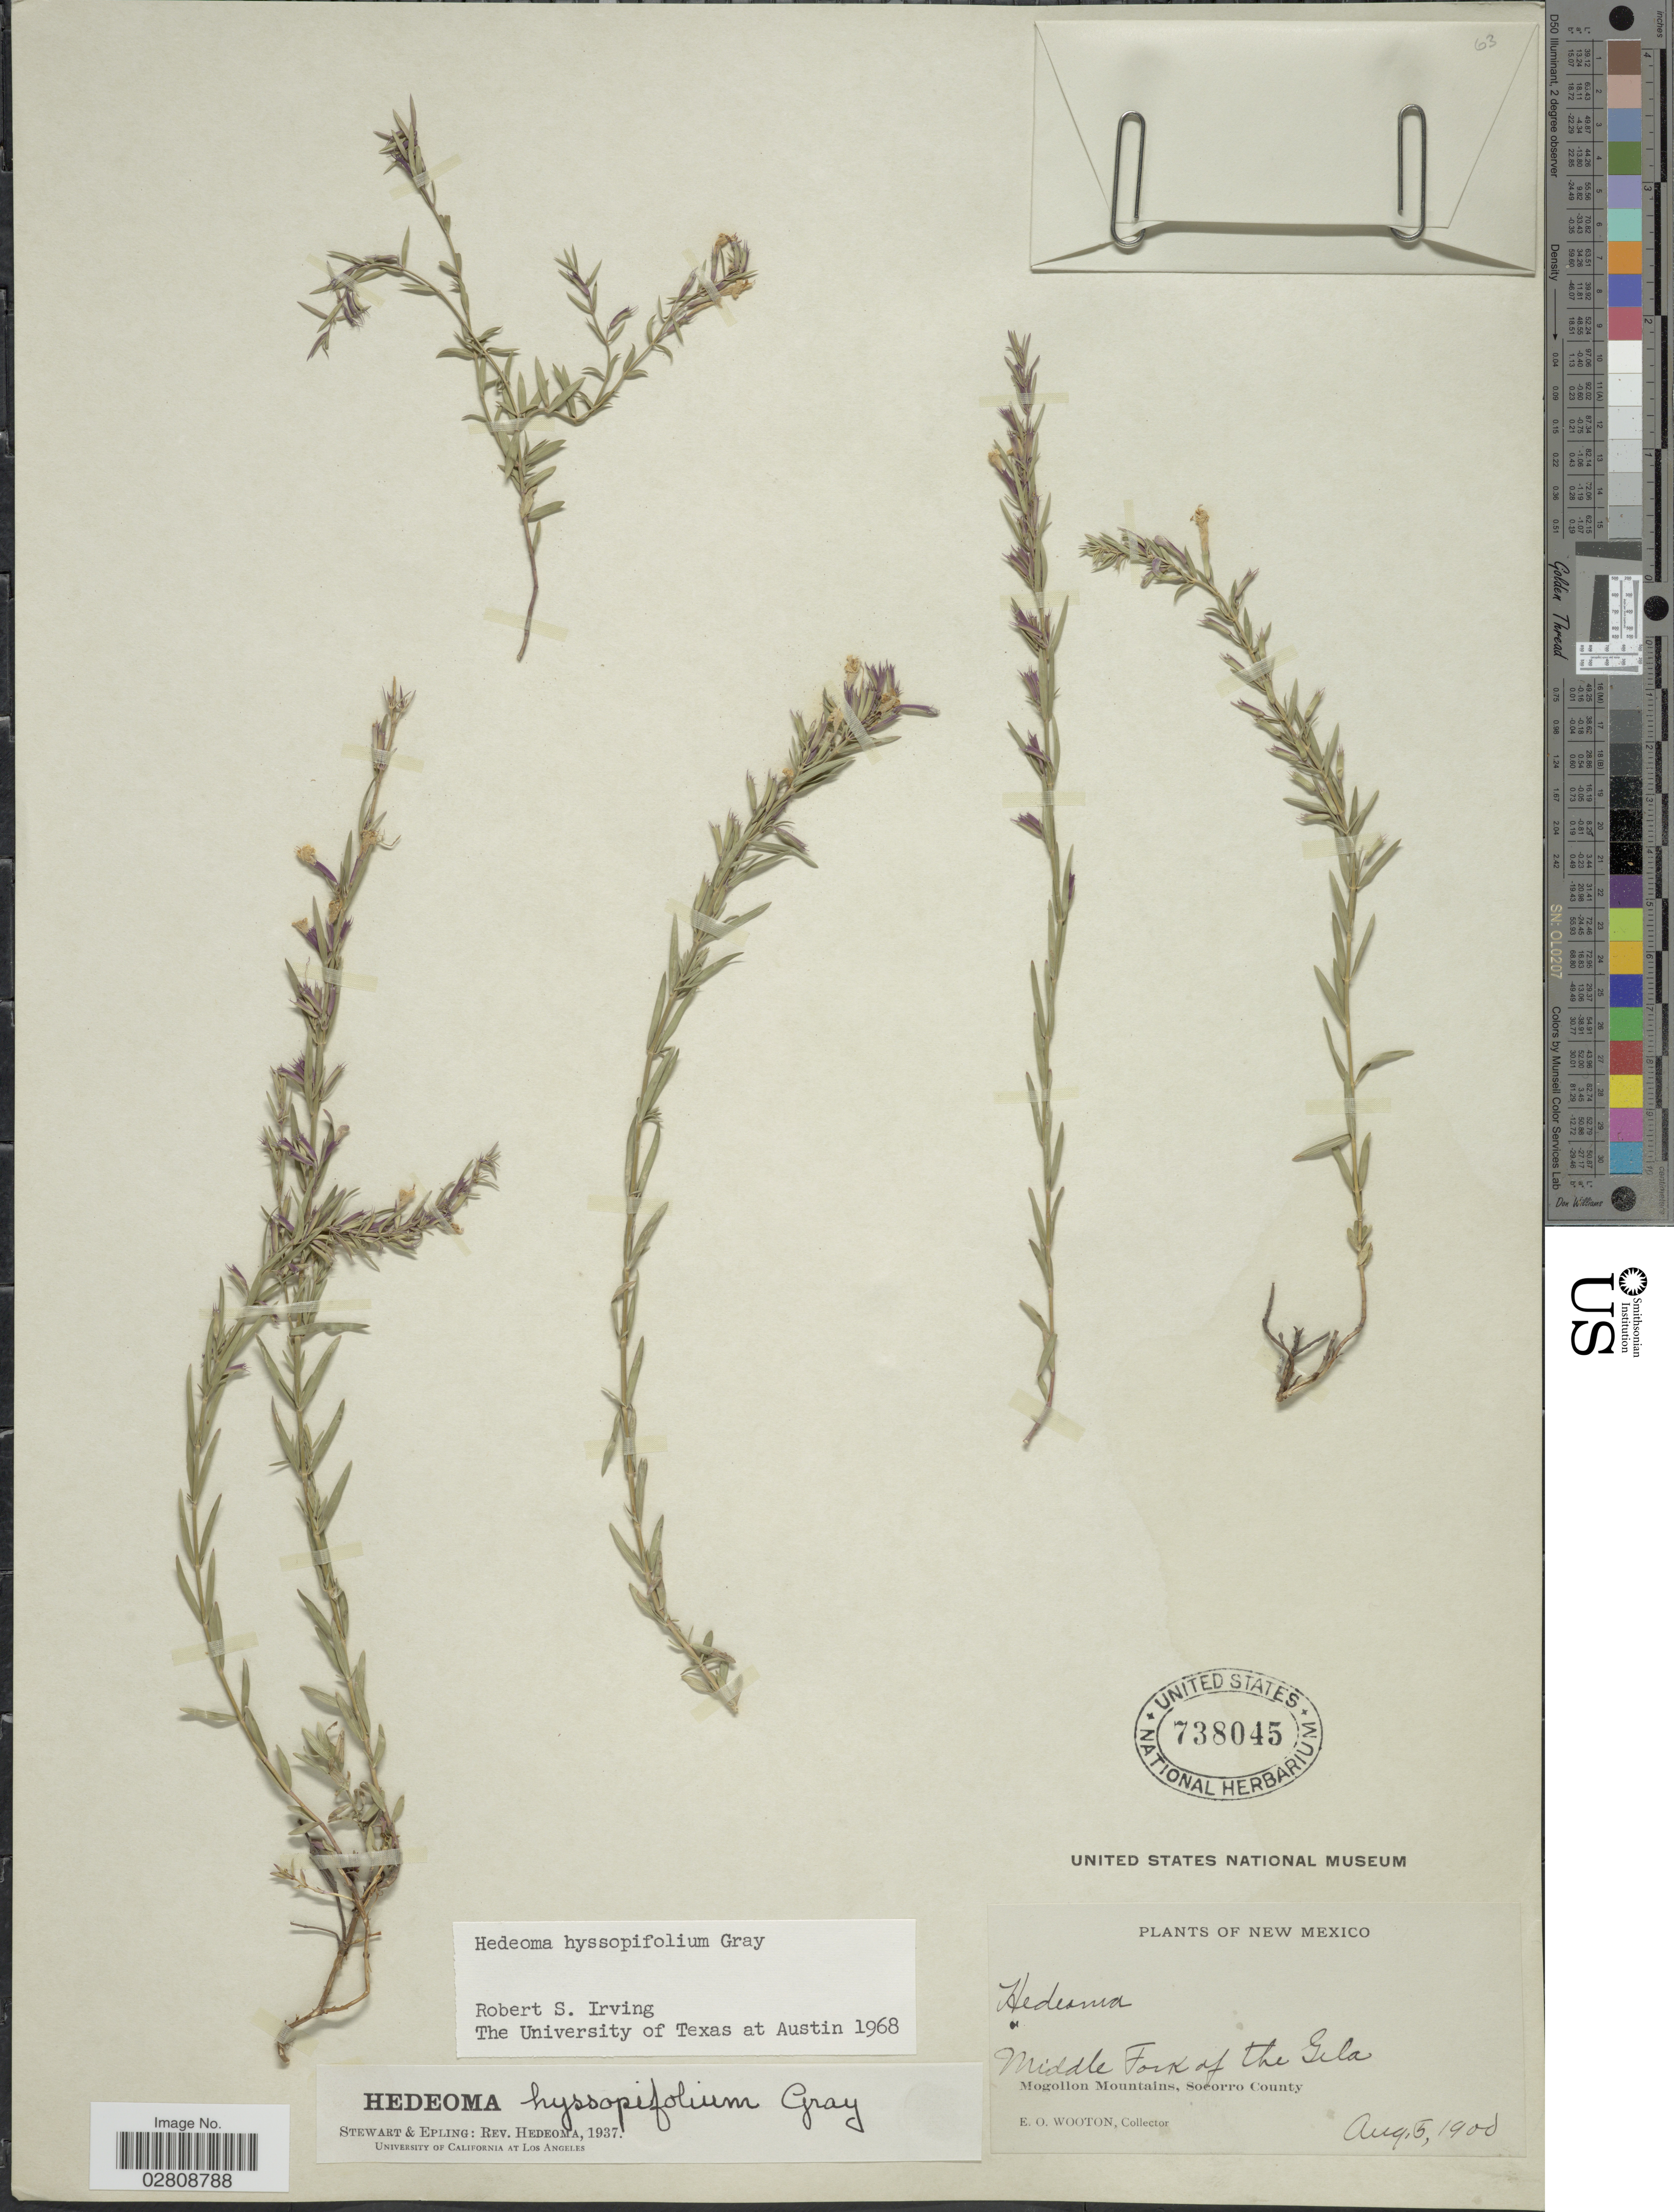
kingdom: Plantae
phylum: Tracheophyta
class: Magnoliopsida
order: Lamiales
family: Lamiaceae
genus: Hedeoma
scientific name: Hedeoma hyssopifolia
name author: A. Gray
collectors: E. O. Wooton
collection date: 1900-08-05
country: United States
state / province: New Mexico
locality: Middle Fork of the Gila. Mogollon Mountains, Socorro County.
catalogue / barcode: US 738045